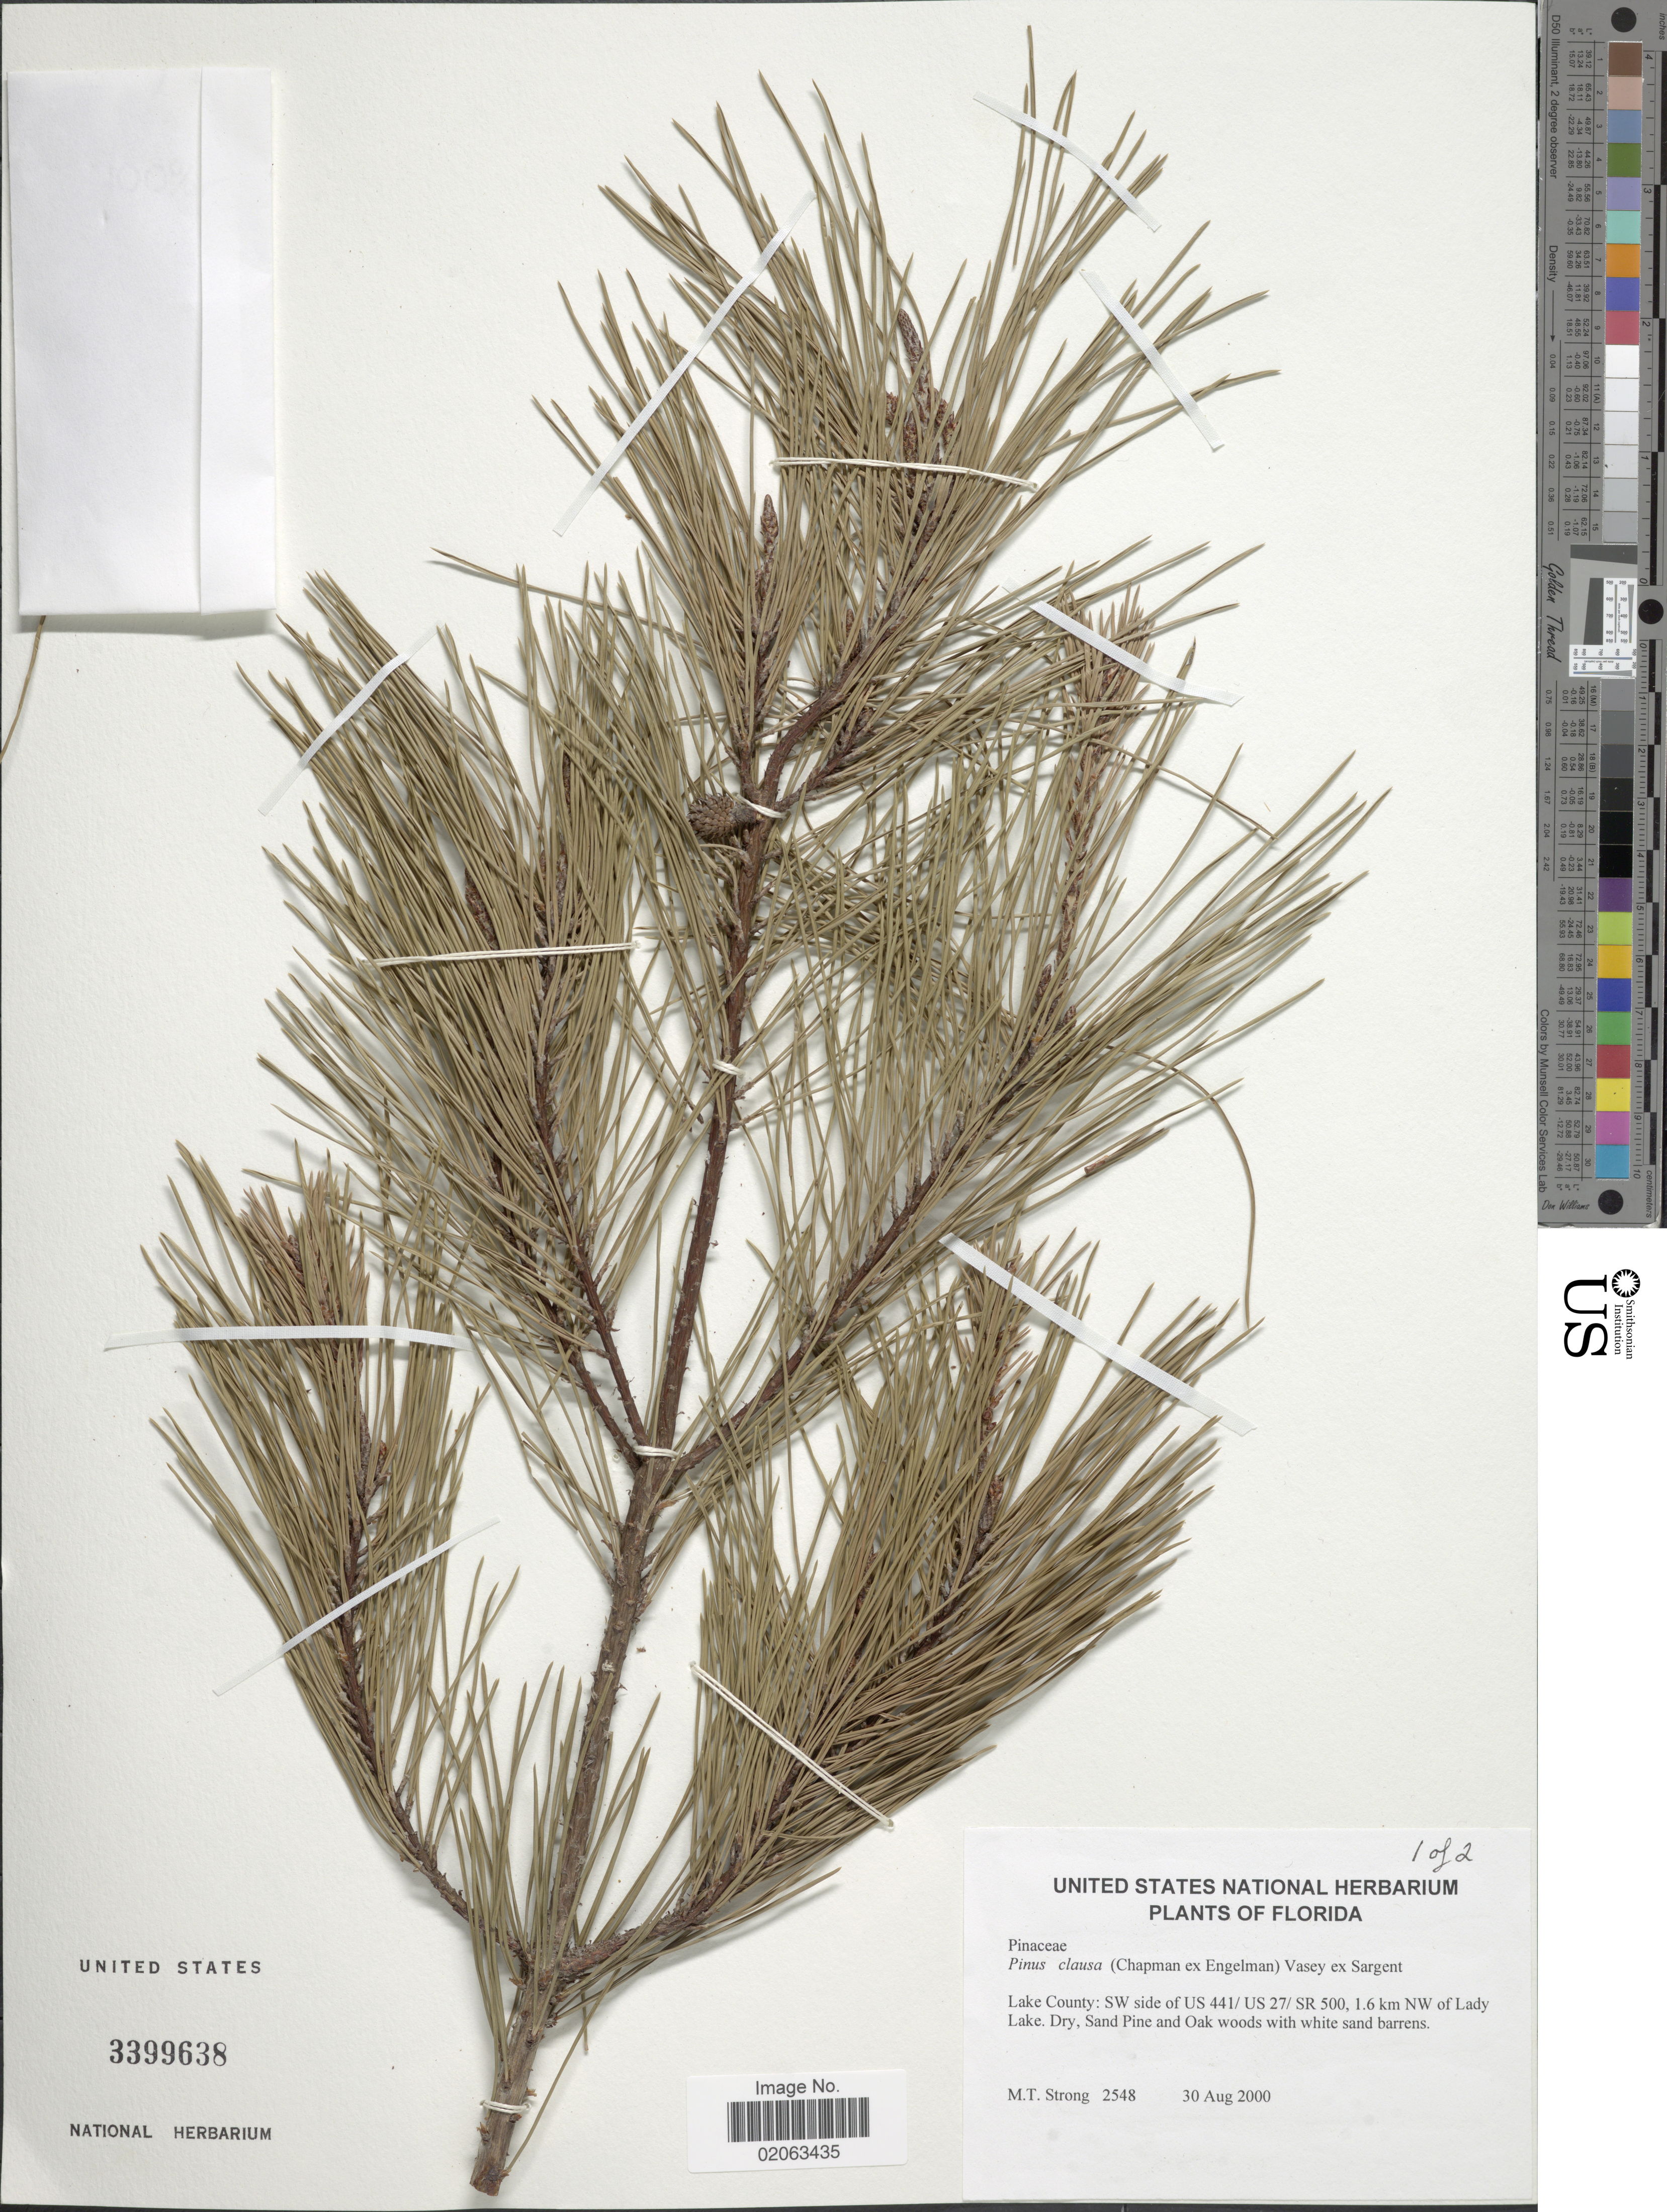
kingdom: Plantae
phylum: Tracheophyta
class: Pinopsida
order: Pinales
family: Pinaceae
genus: Pinus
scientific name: Pinus clausa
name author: (Chapm. ex Engelm.) Vasey ex Sarg.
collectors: M. T. Strong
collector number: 2548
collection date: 2000-08-30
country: United States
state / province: Florida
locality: Florida. Lake County: SW side of US 441/US 27/SR 500, 1.6 km NW of Lady Lake .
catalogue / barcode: US 3399638